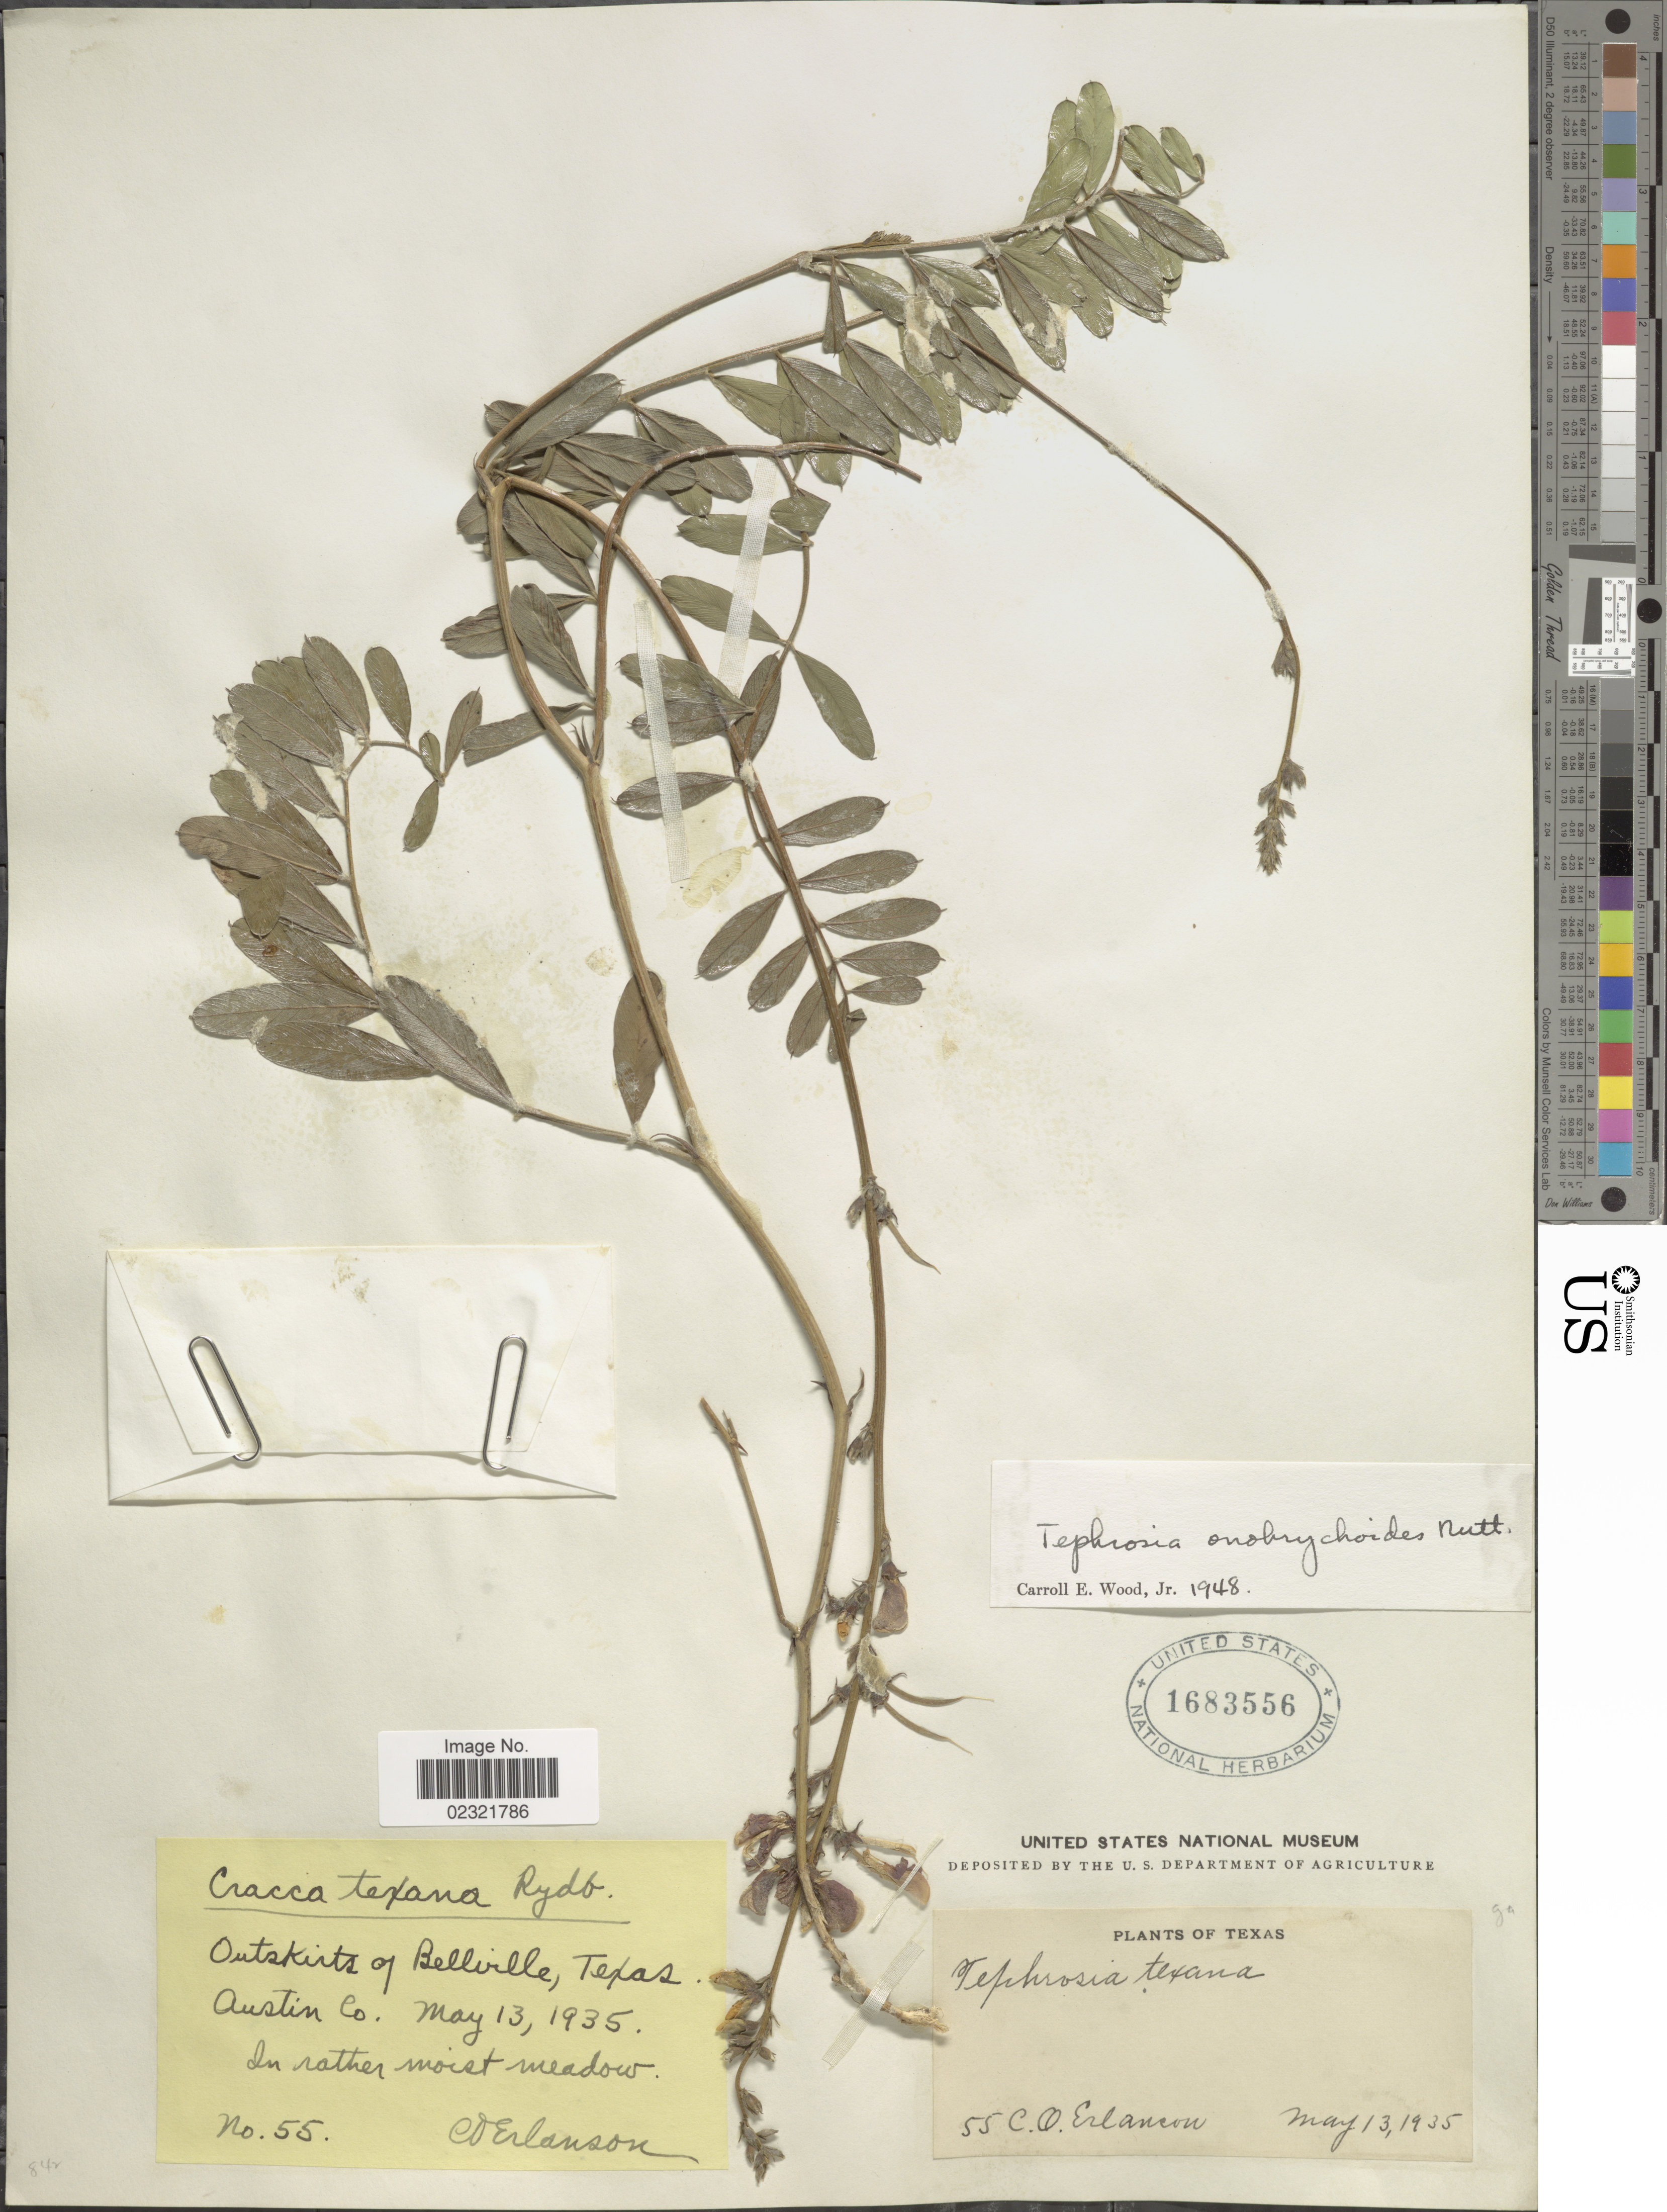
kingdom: Plantae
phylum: Tracheophyta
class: Magnoliopsida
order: Fabales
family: Fabaceae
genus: Tephrosia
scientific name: Tephrosia onobrychoides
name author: Nutt.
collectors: C. O. Erlanson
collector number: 55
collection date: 1935-05-13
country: United States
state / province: Texas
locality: Outskirts Bellville, Austin Co. In rather moist meadow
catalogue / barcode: US 1683556